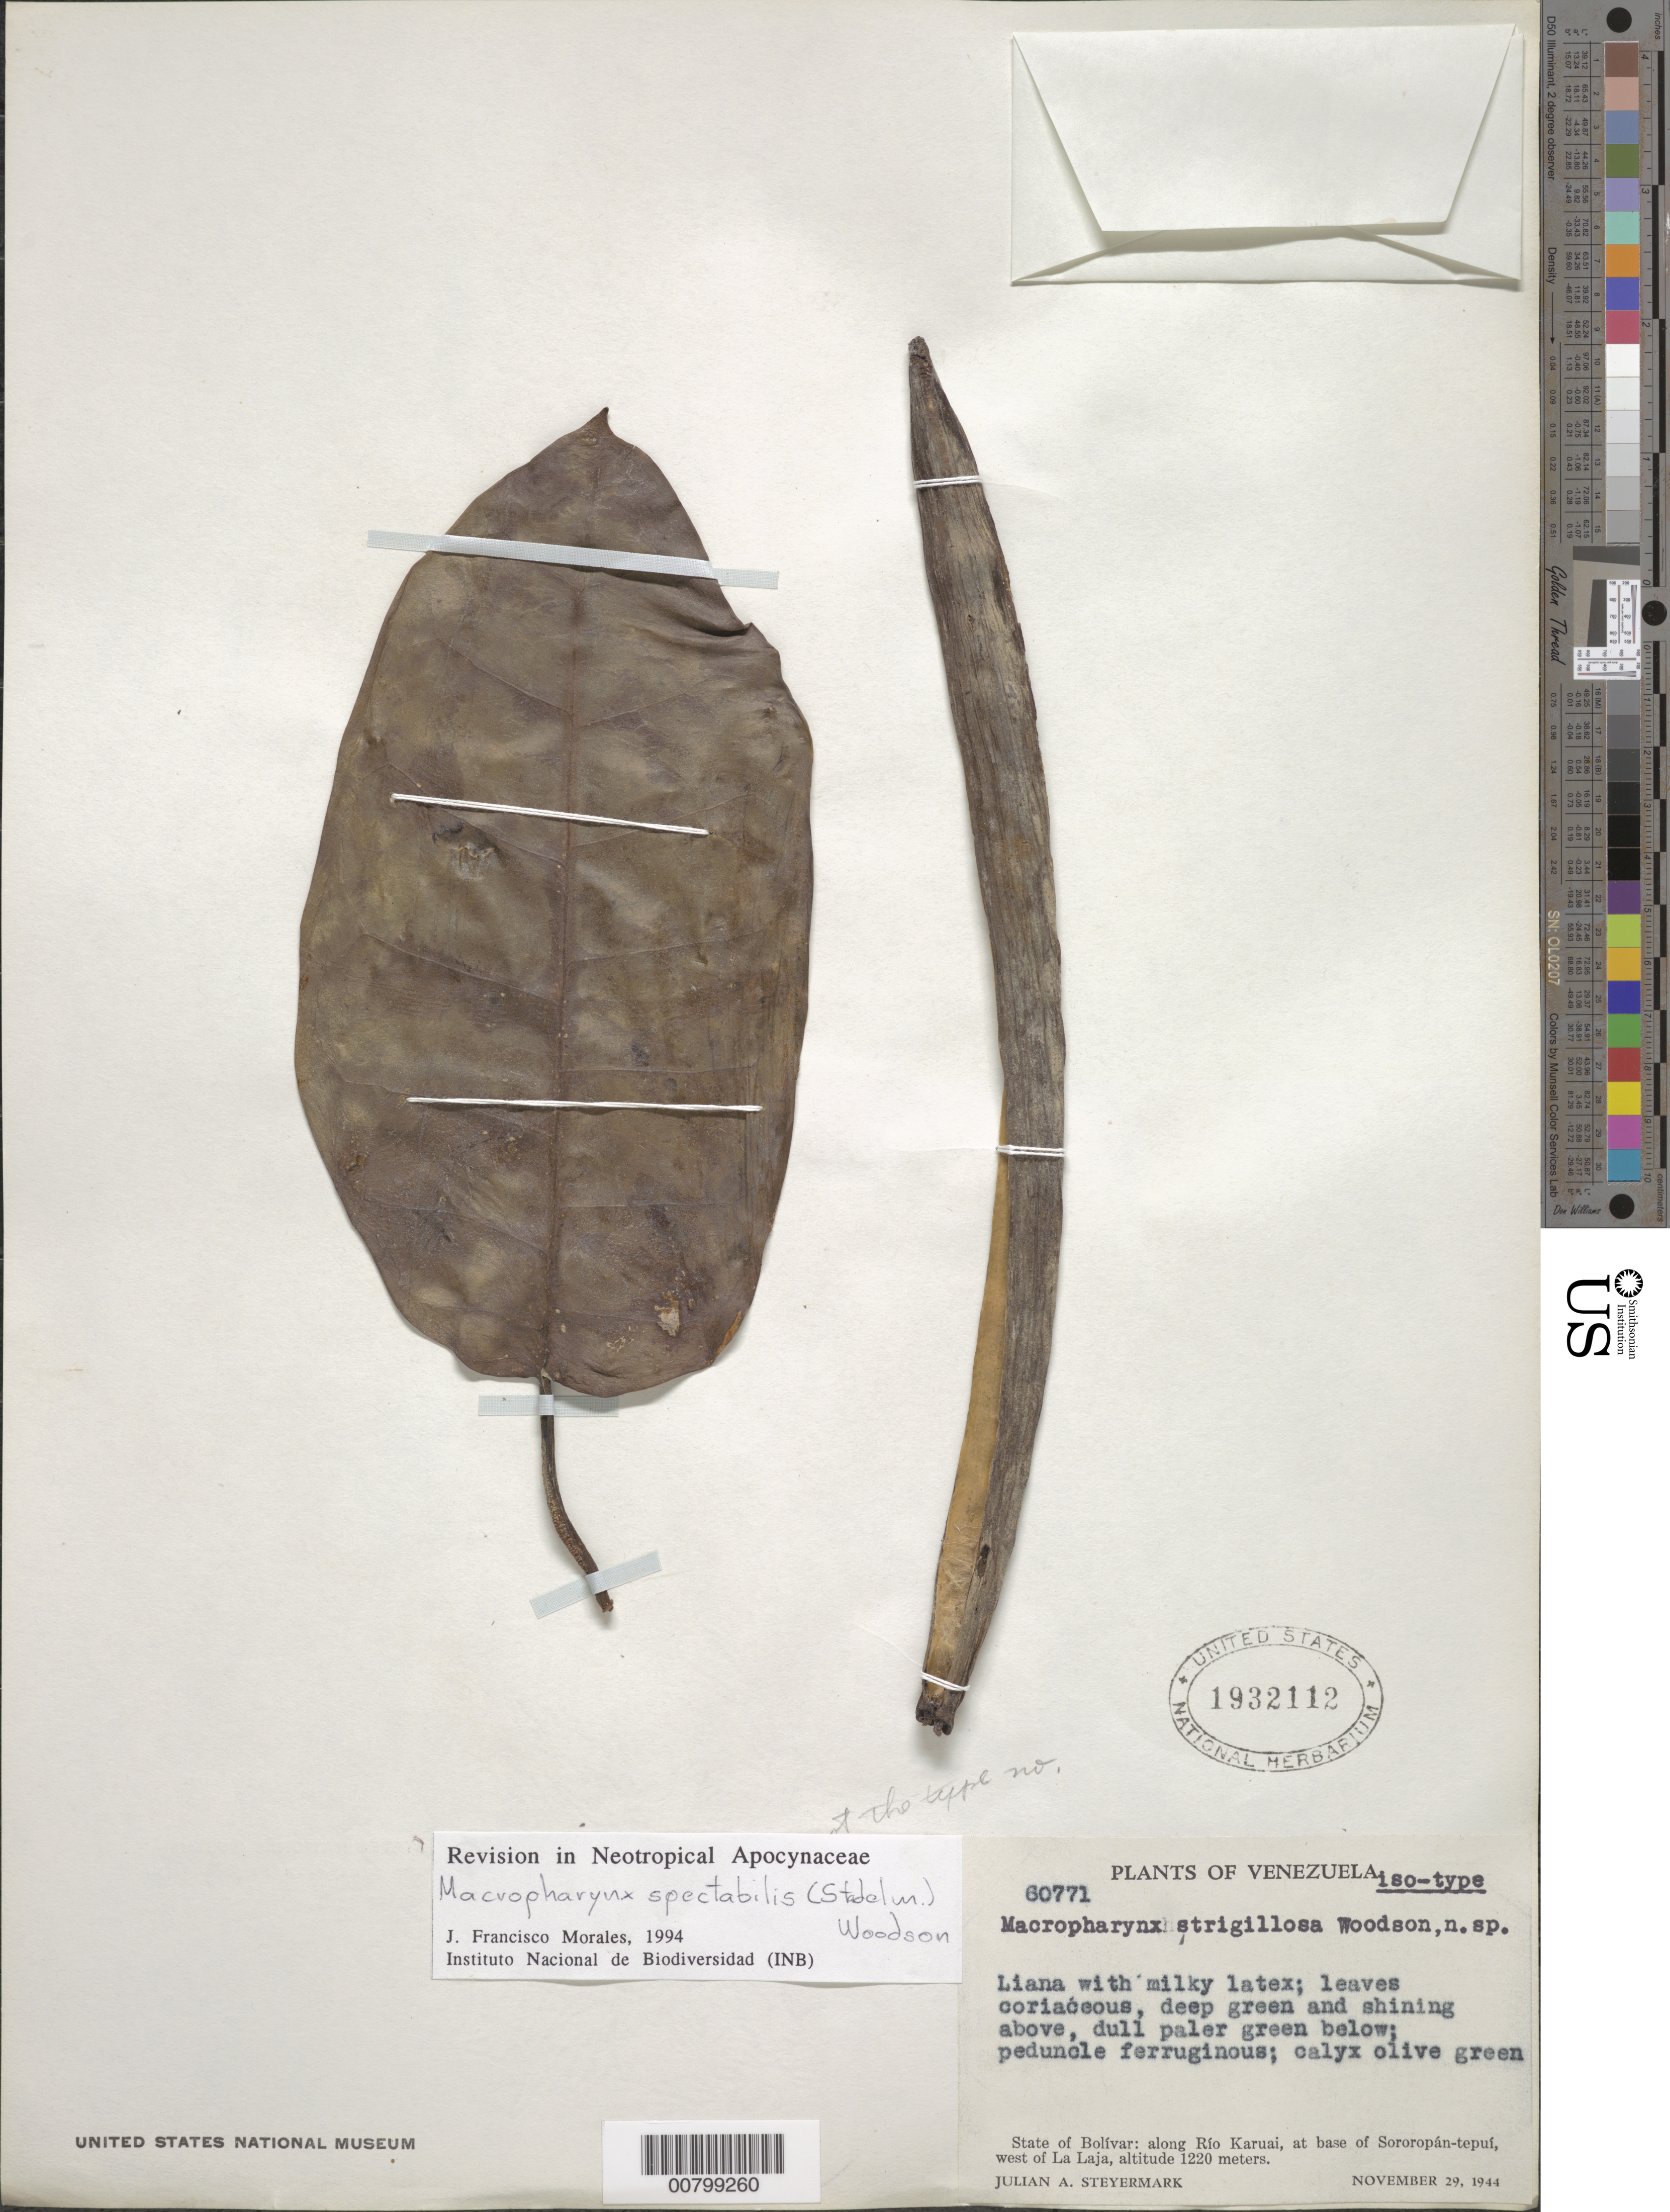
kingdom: Plantae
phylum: Tracheophyta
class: Magnoliopsida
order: Gentianales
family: Apocynaceae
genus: Macropharynx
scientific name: Macropharynx spectabilis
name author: (Stadelm.) Woodson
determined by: Morales, J. F.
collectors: J. Steyermark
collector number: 60771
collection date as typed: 29-Nov-44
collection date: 1944-11-29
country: Venezuela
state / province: Bolívar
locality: Río Karuai, base of Sororopán-tepuí, W of La Laja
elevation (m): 1220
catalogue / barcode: US 1932112